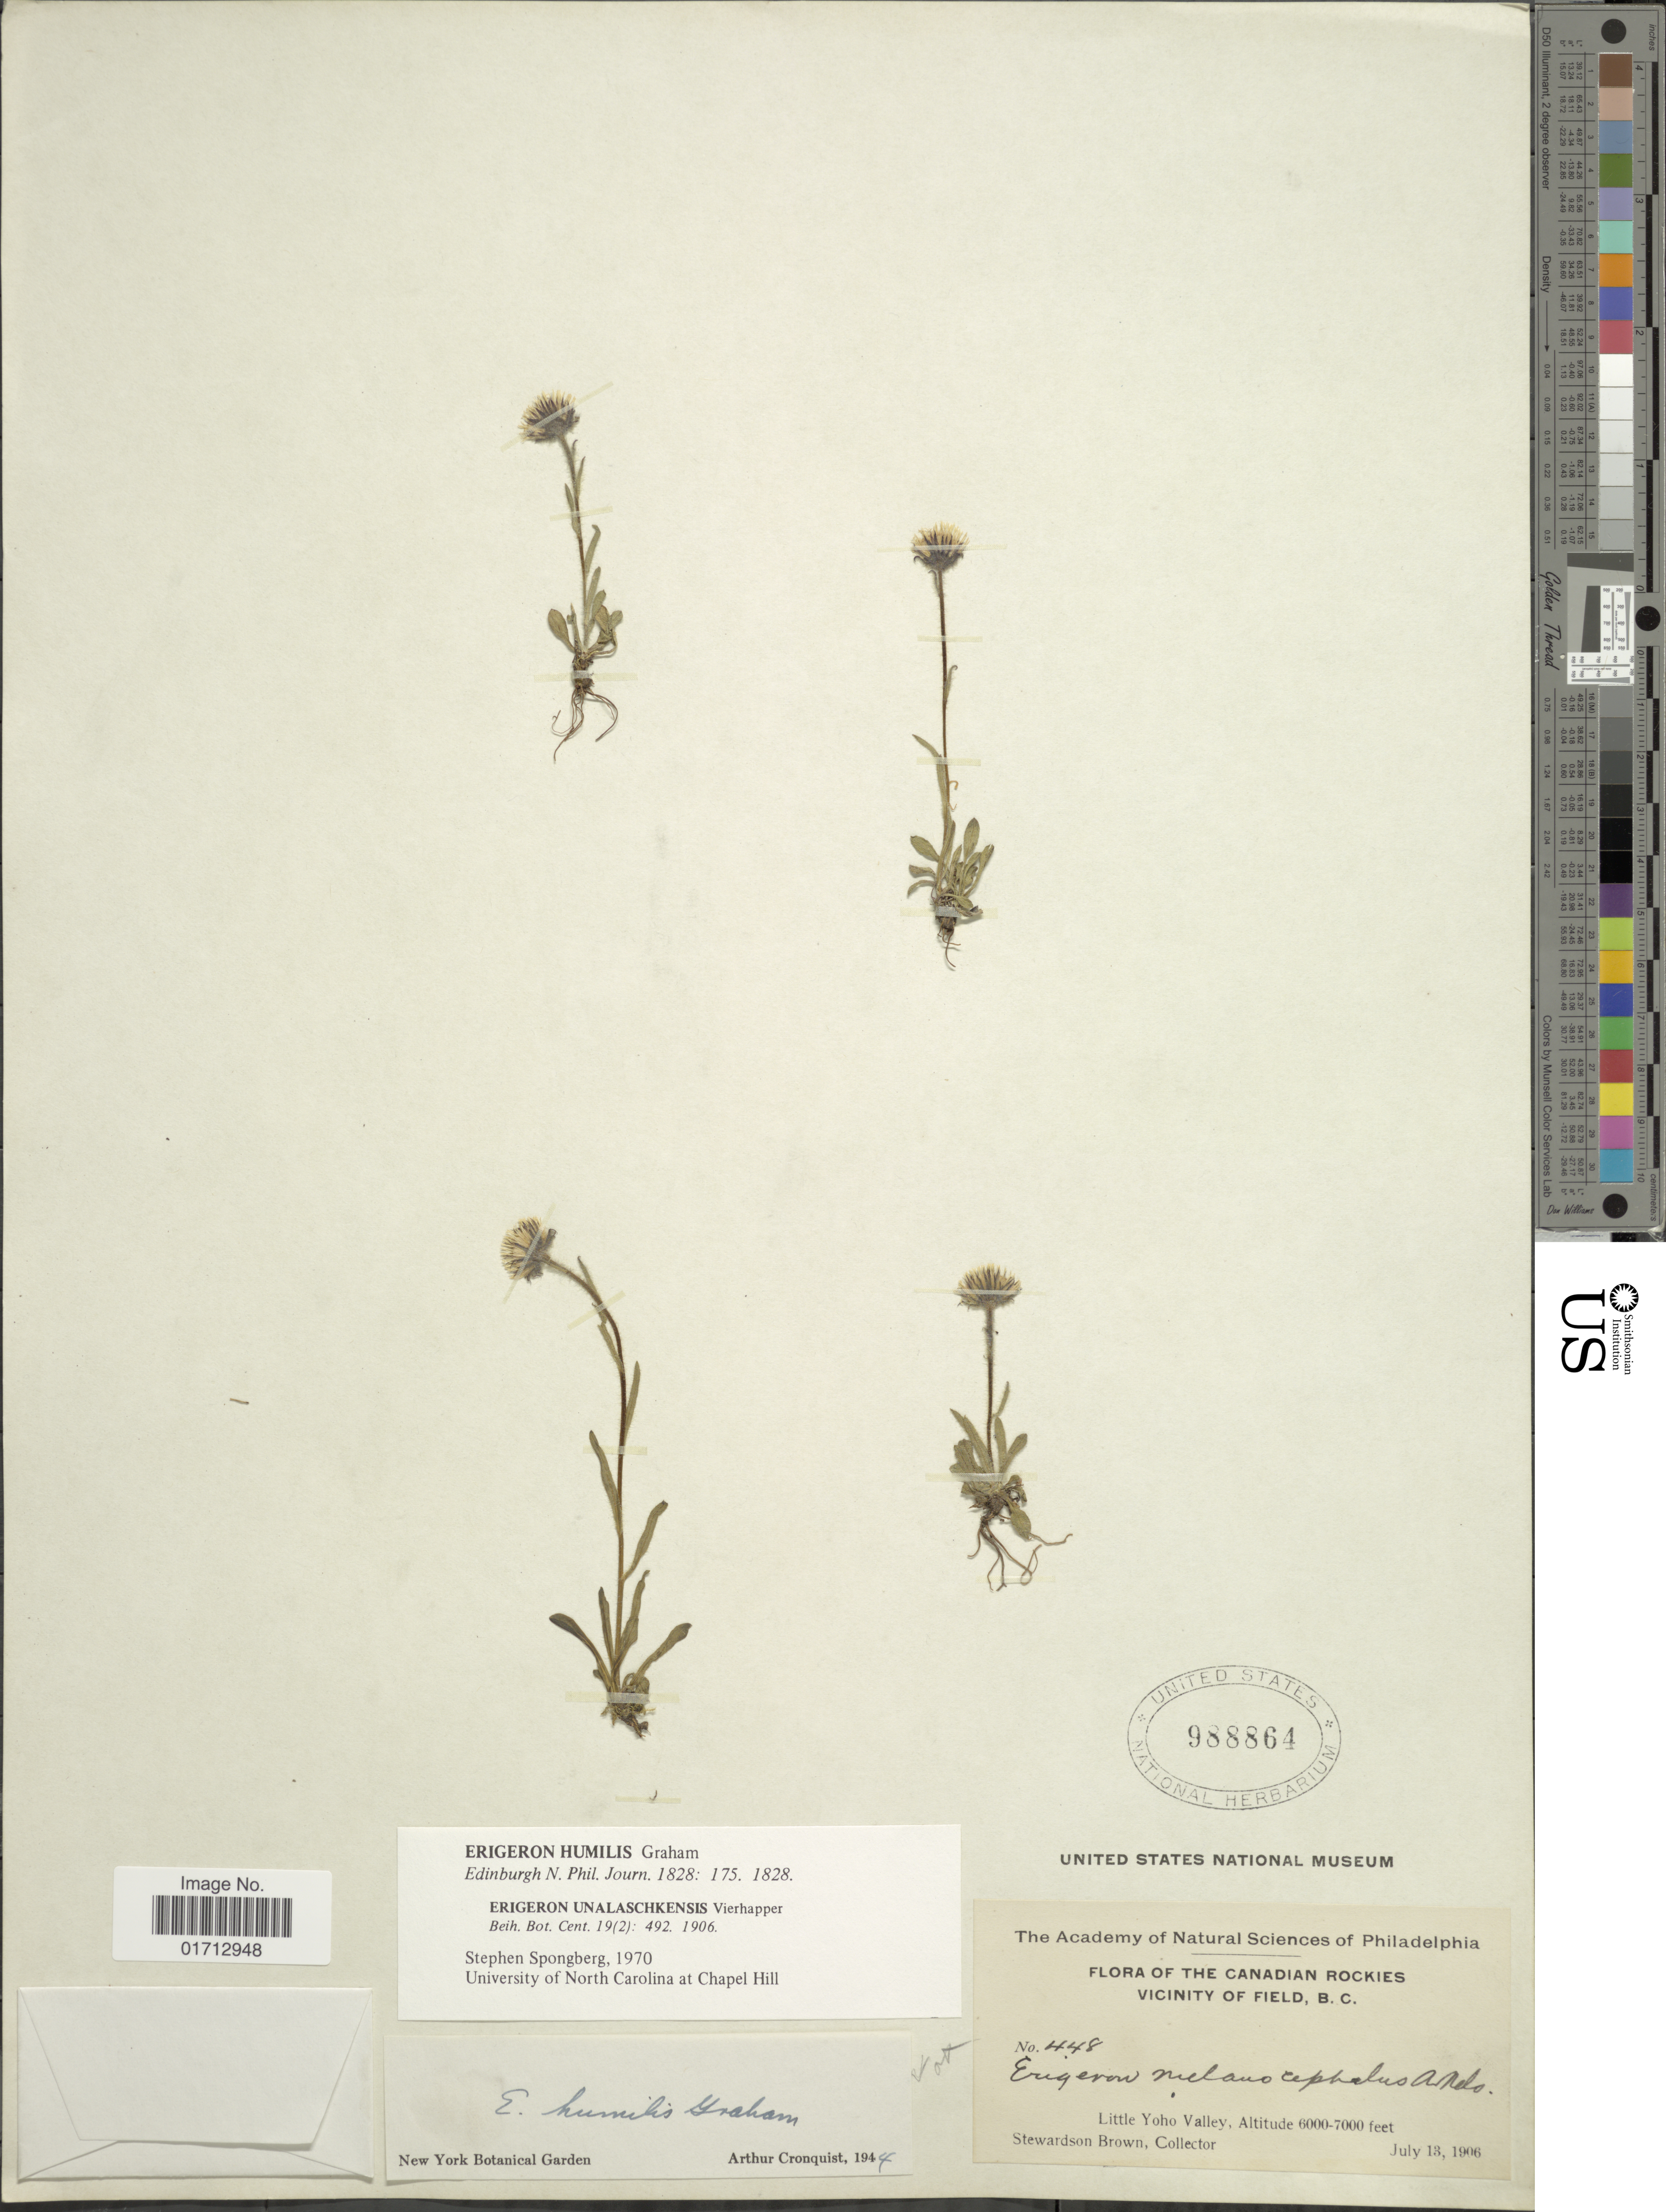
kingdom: Plantae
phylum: Tracheophyta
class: Magnoliopsida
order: Asterales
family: Asteraceae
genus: Erigeron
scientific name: Erigeron humilis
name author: Graham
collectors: S. Brown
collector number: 448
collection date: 1906-07-13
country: Canada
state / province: British Columbia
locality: The Canadian Rockies, Vicinity of Field, Little Yoho Valley.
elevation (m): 1829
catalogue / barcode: US 988864